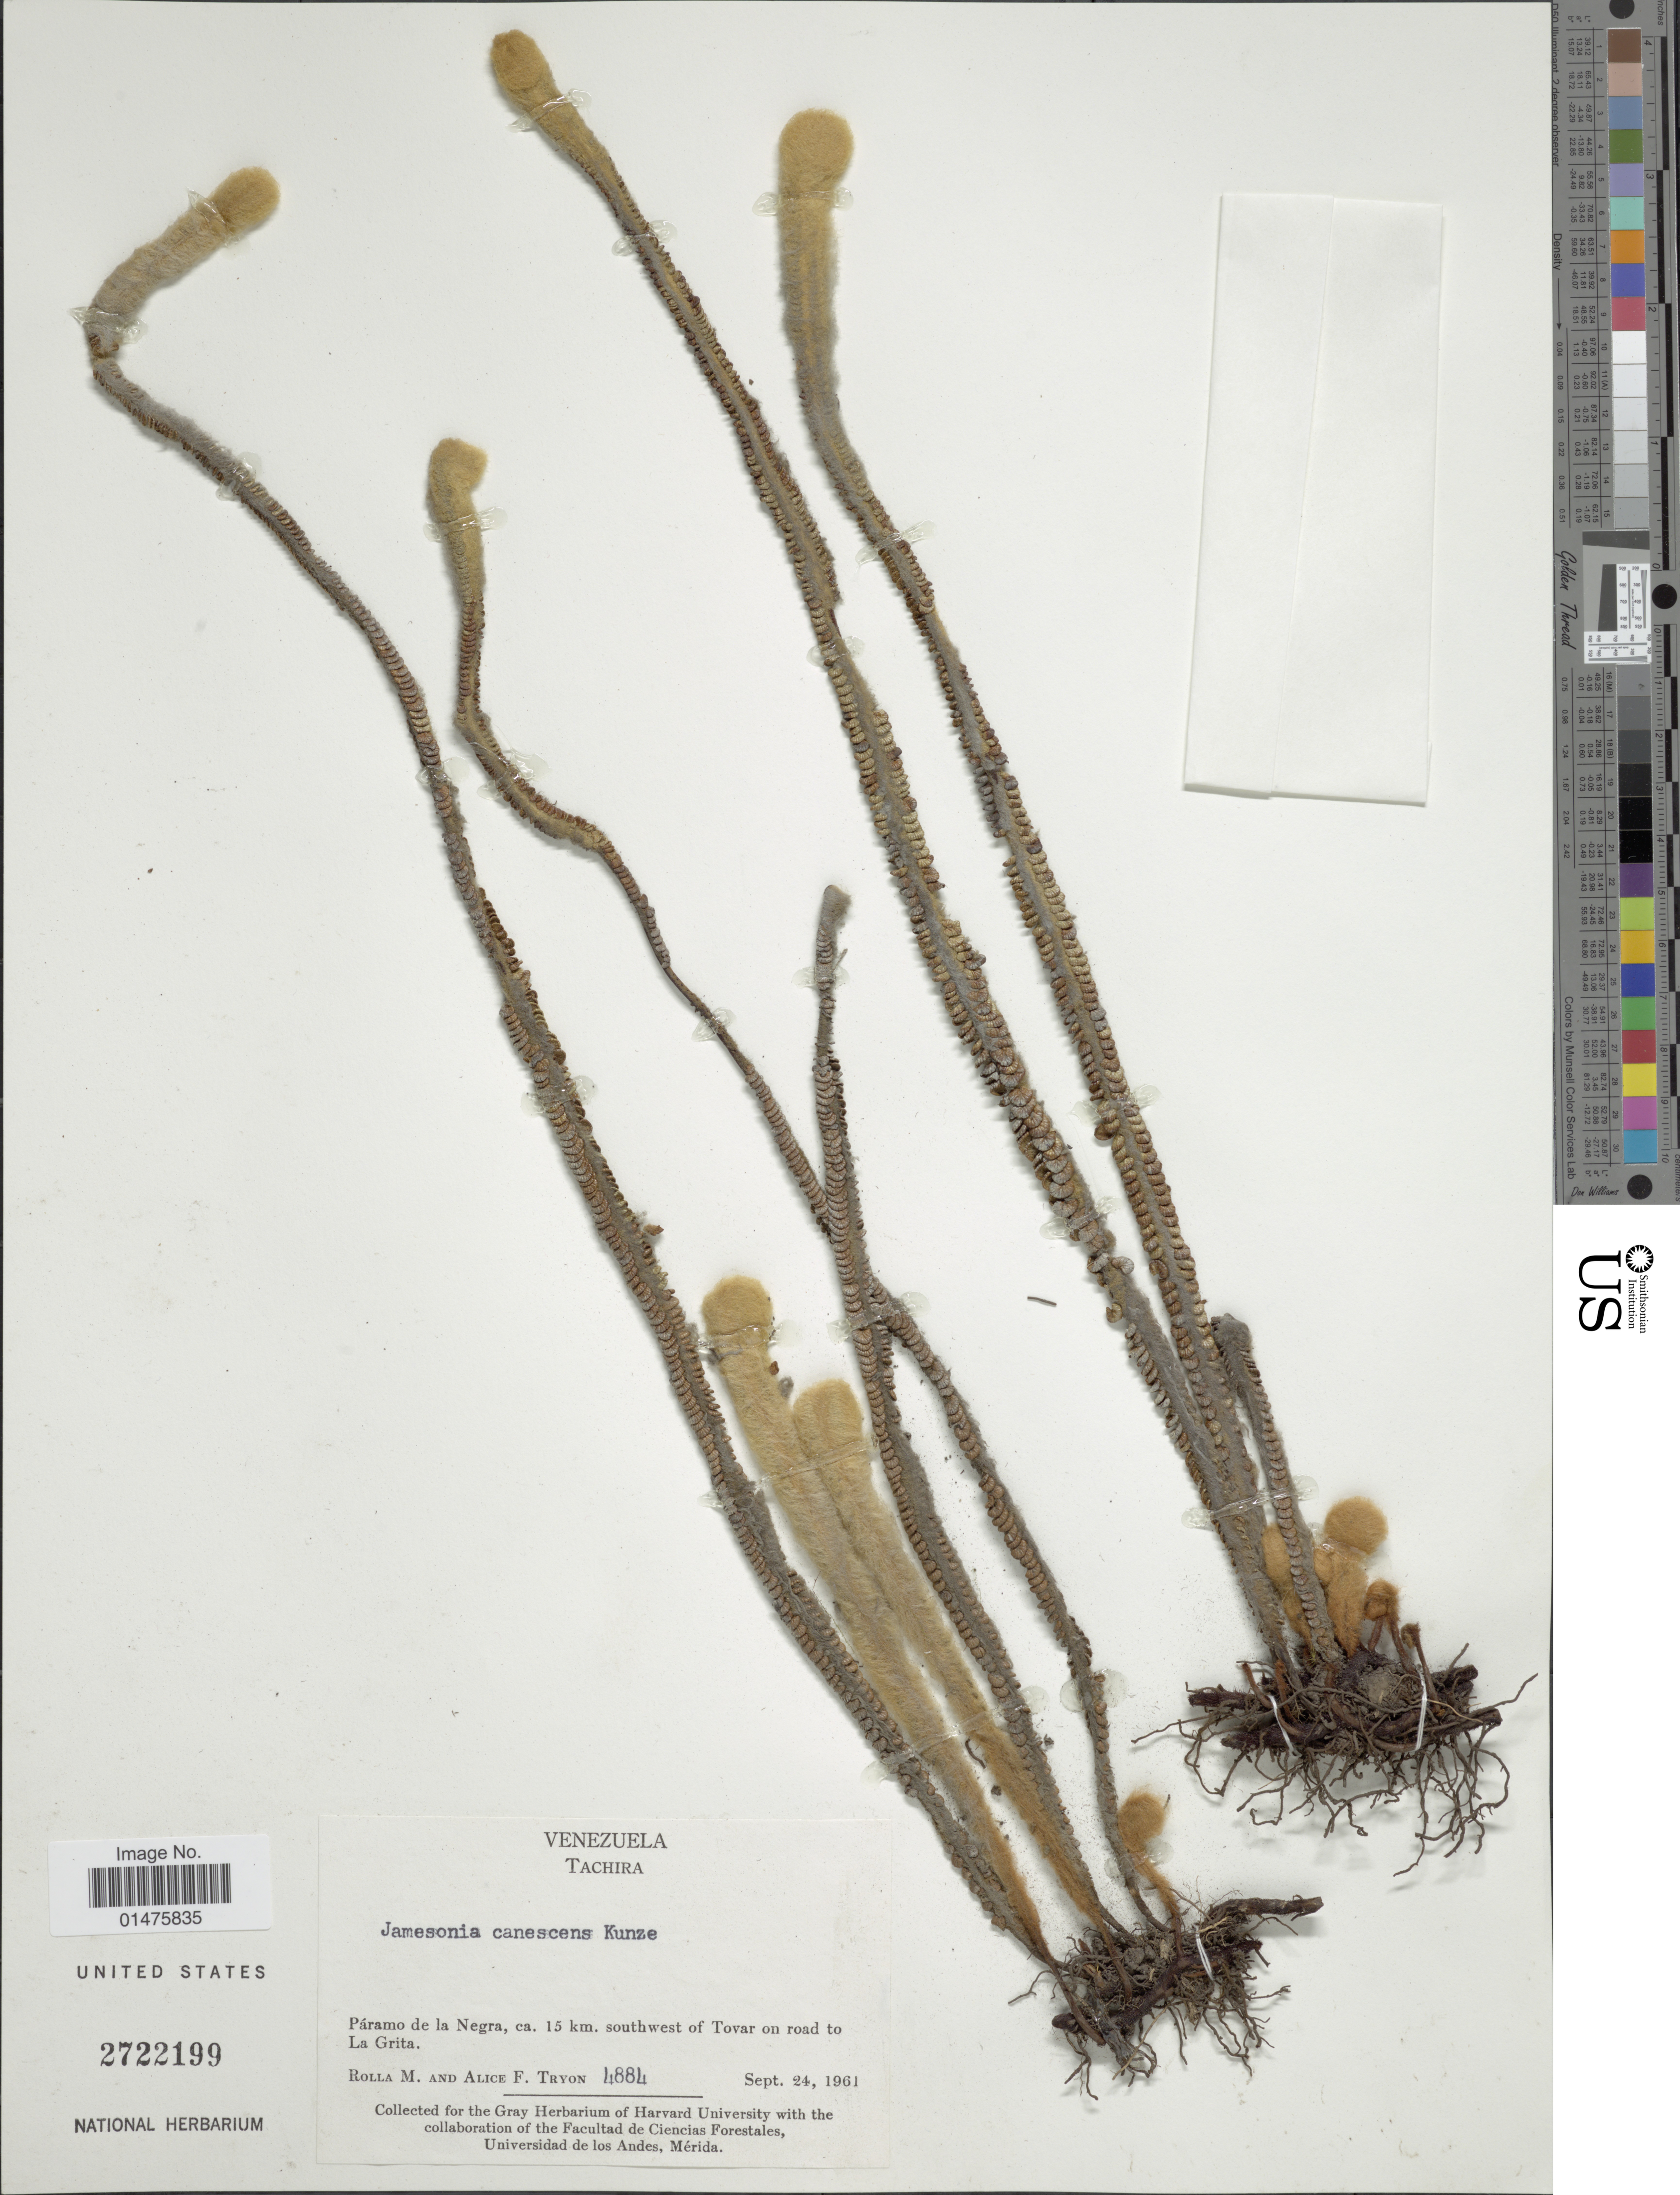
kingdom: Plantae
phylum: Tracheophyta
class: Polypodiopsida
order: Polypodiales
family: Pteridaceae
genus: Jamesonia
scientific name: Jamesonia canescens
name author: Kunze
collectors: R. M. Tryon & A. F. Tryon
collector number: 4884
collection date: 1961-09-24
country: Venezuela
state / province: Tachira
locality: Páramo de la Negra, ca. 15 km southwest of Tovar on road to La Grita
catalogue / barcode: US 2722199